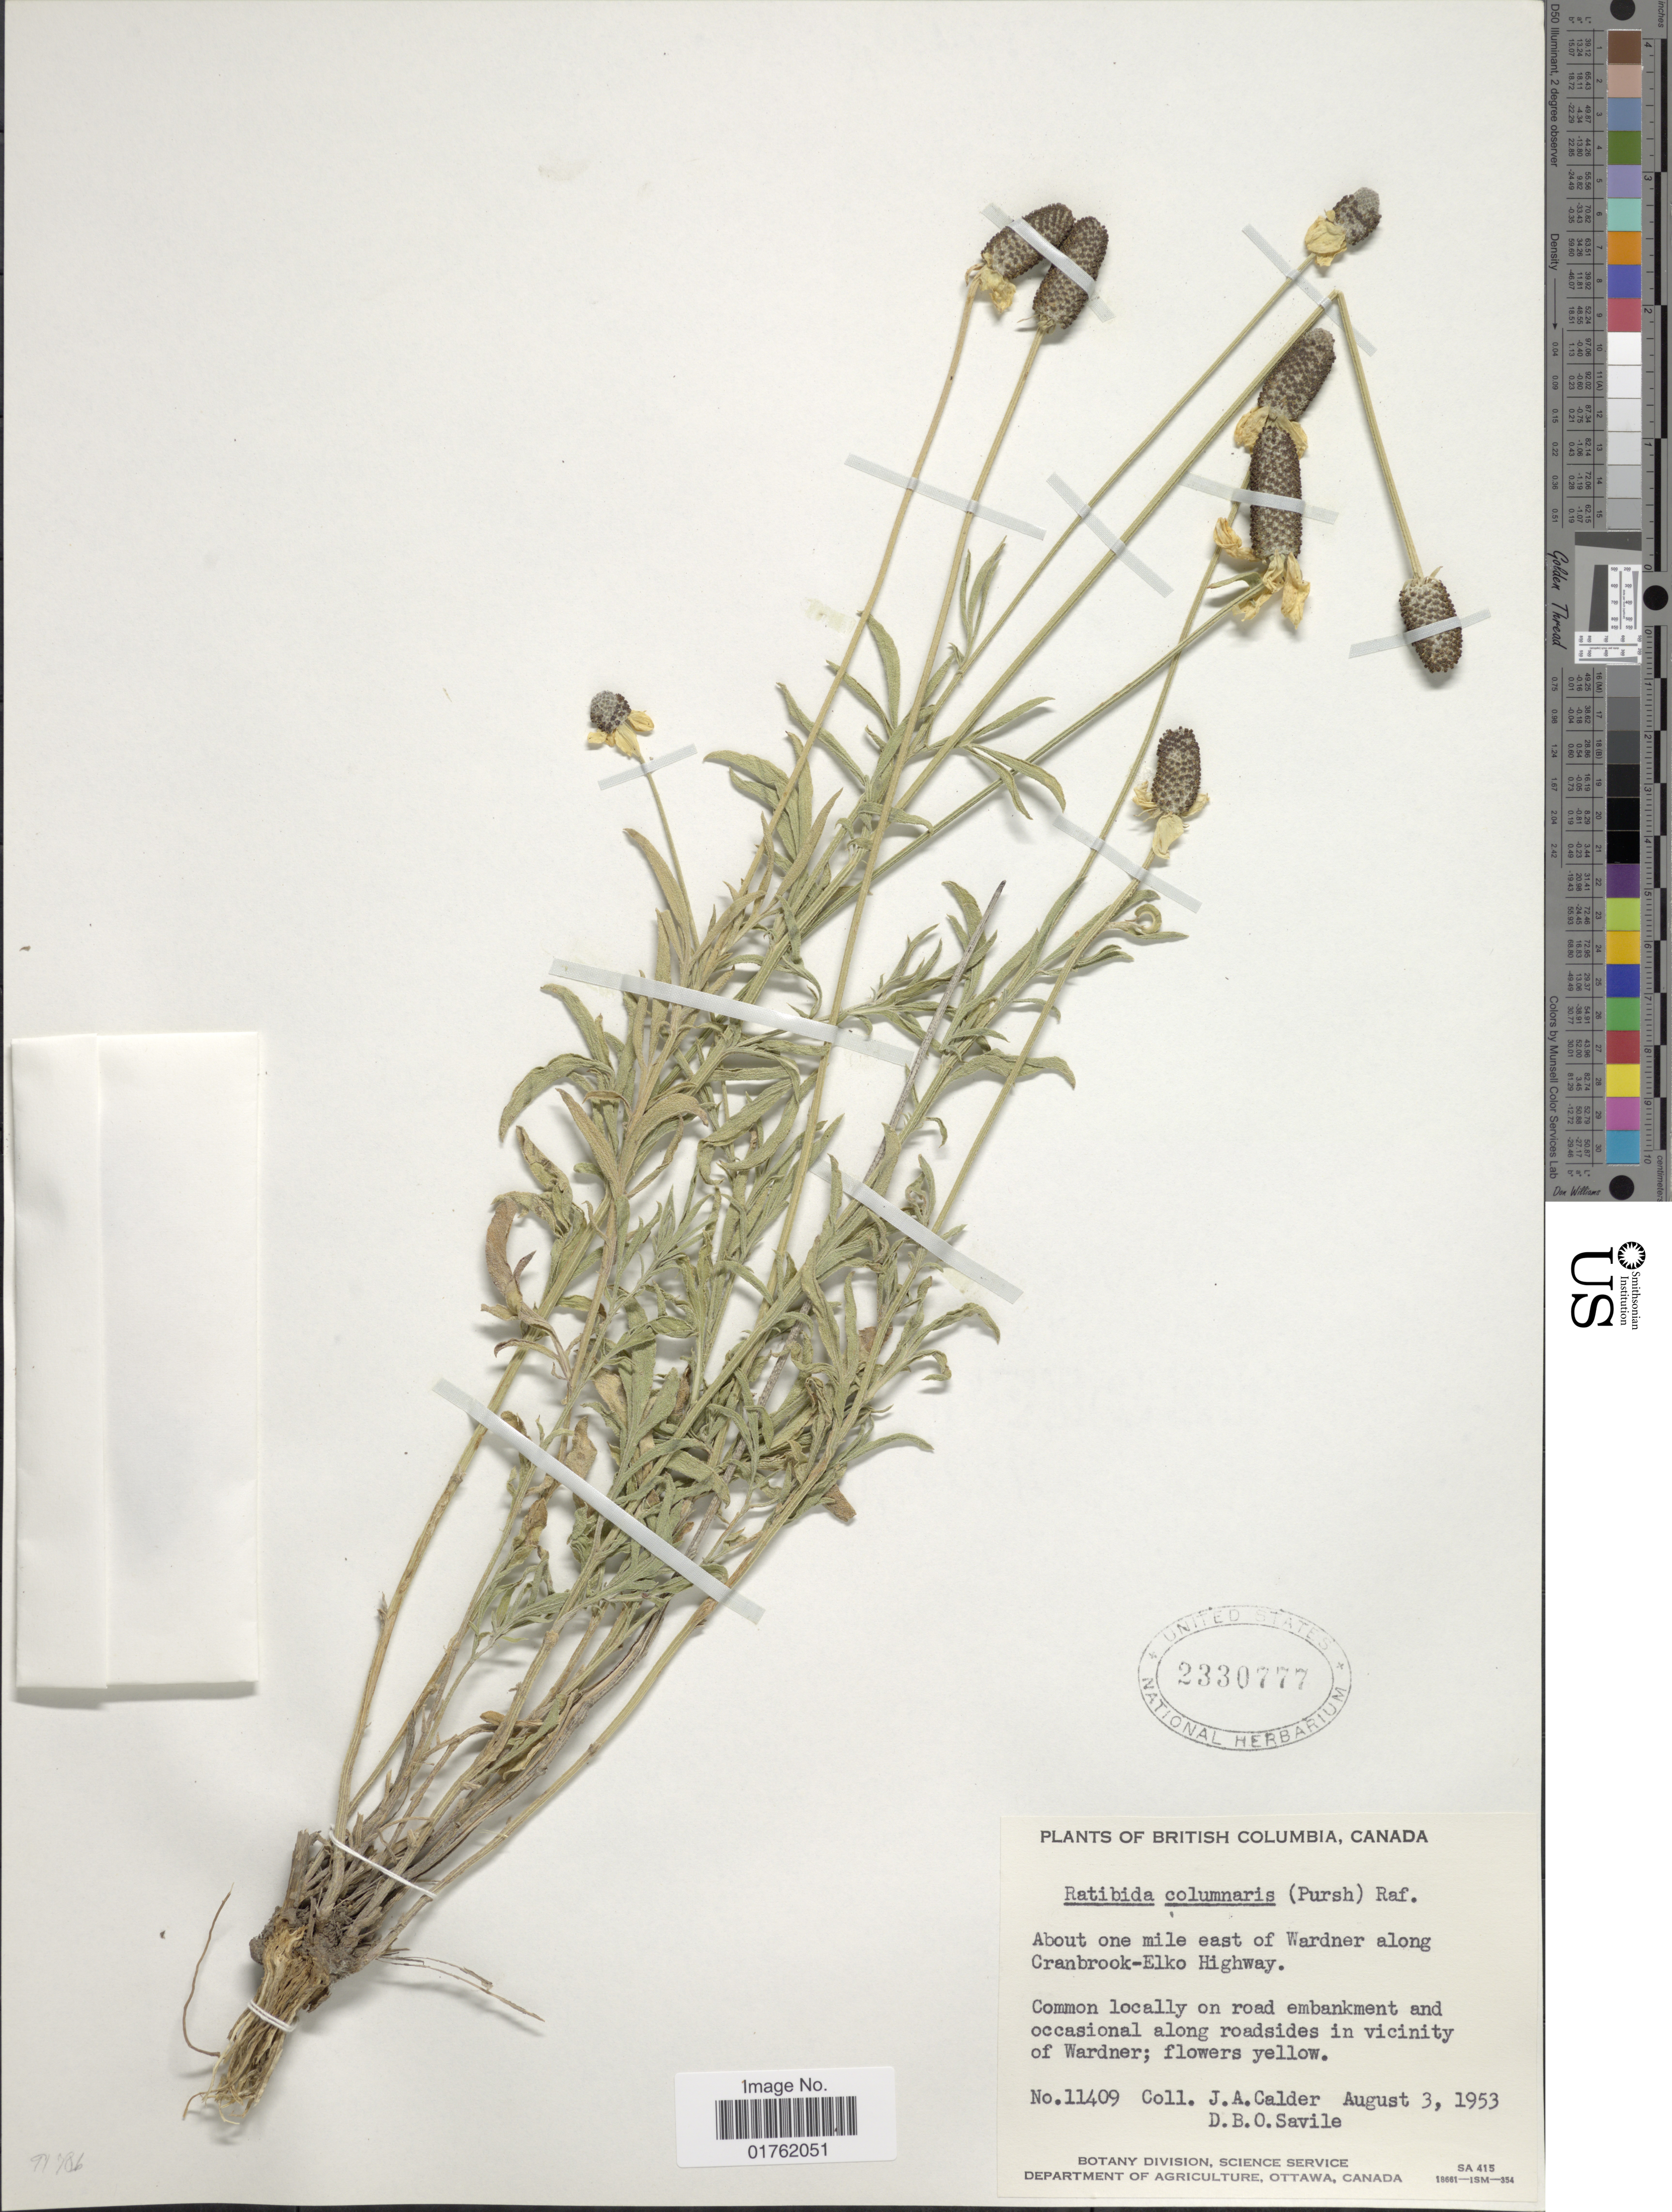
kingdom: Plantae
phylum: Tracheophyta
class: Magnoliopsida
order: Asterales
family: Asteraceae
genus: Ratibida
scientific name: Ratibida columnaris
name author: (Pursh) D. Don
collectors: J. A. Calder & D. Saville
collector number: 11409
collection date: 1953-08-03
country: Canada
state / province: British Columbia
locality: About one mile east of Wardner along Cranbrook-Elko Highway, Common locally on road embankment and occasional along roadsides in vicinity of Wardner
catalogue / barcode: US 2330777